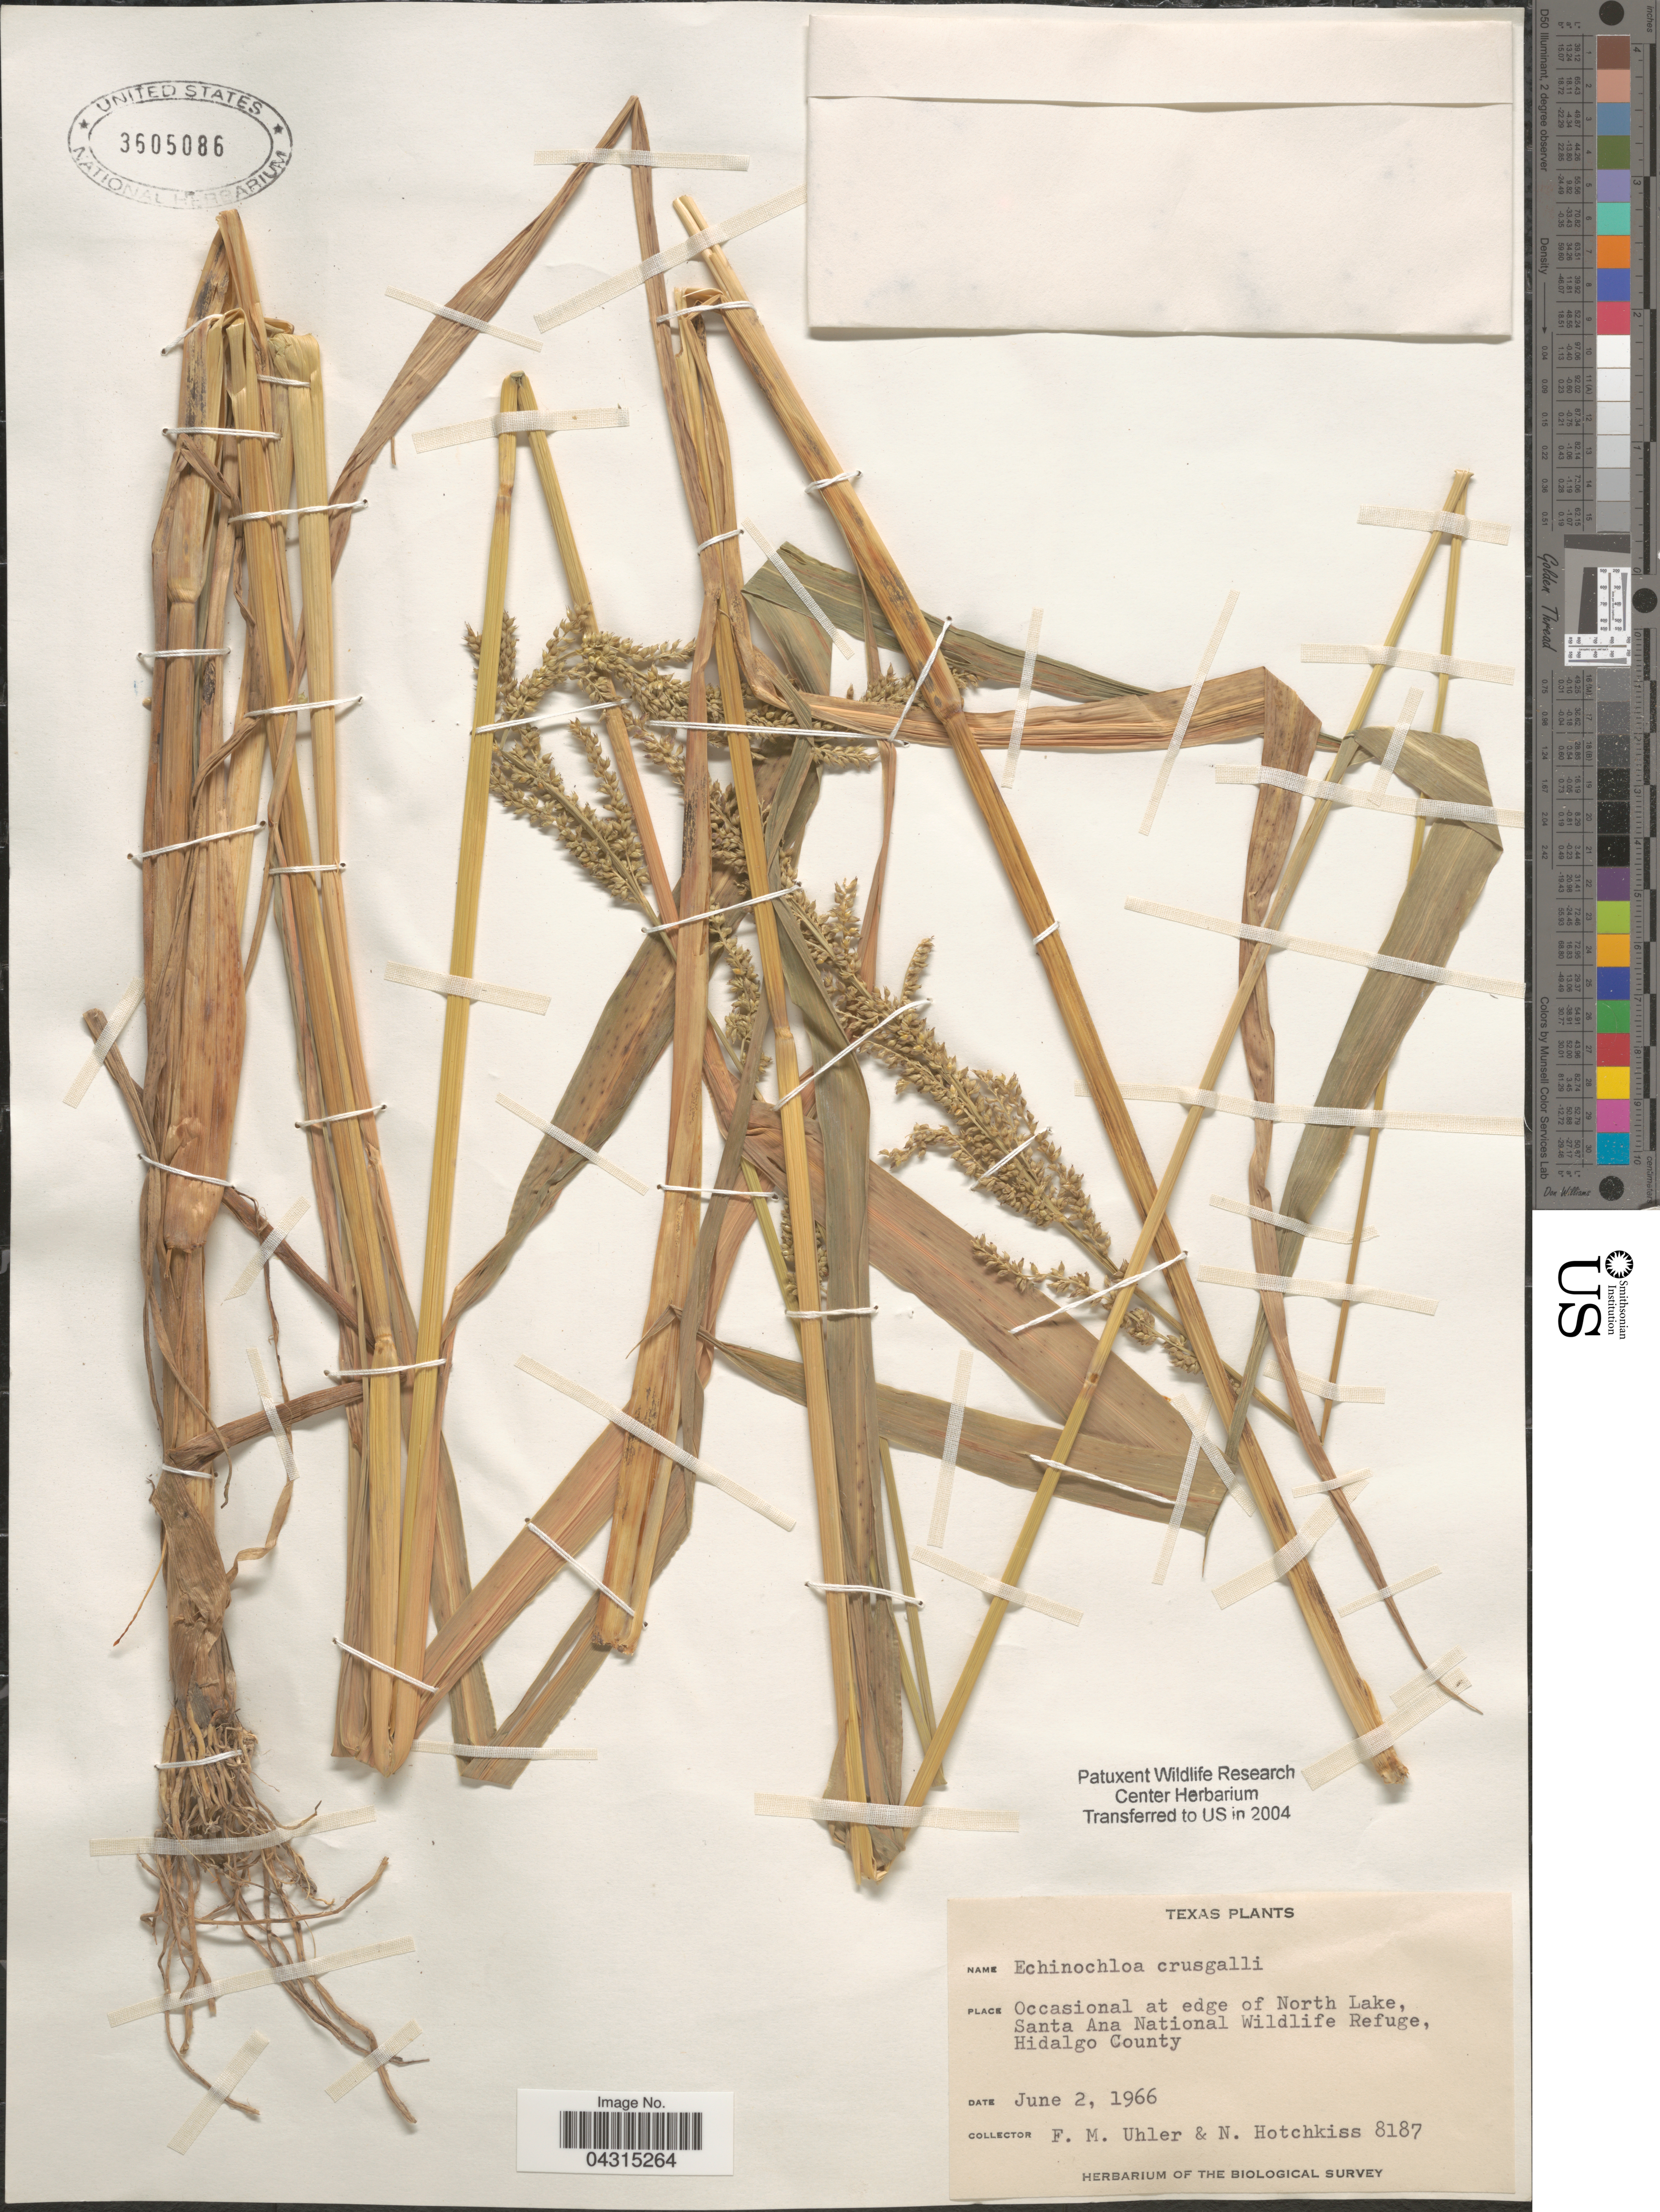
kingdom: Plantae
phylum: Tracheophyta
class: Liliopsida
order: Poales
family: Poaceae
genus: Echinochloa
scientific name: Echinochloa crus-galli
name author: (L.) P. Beauv.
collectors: F. M. Uhler & N. Hotchkiss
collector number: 8187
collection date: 1966-06-02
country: United States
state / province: Texas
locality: Occasional at edge of North Lake, Santa Ana National Wildlife Refuge, Hidalgo County. The Biological Survey.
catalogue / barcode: US 3605086